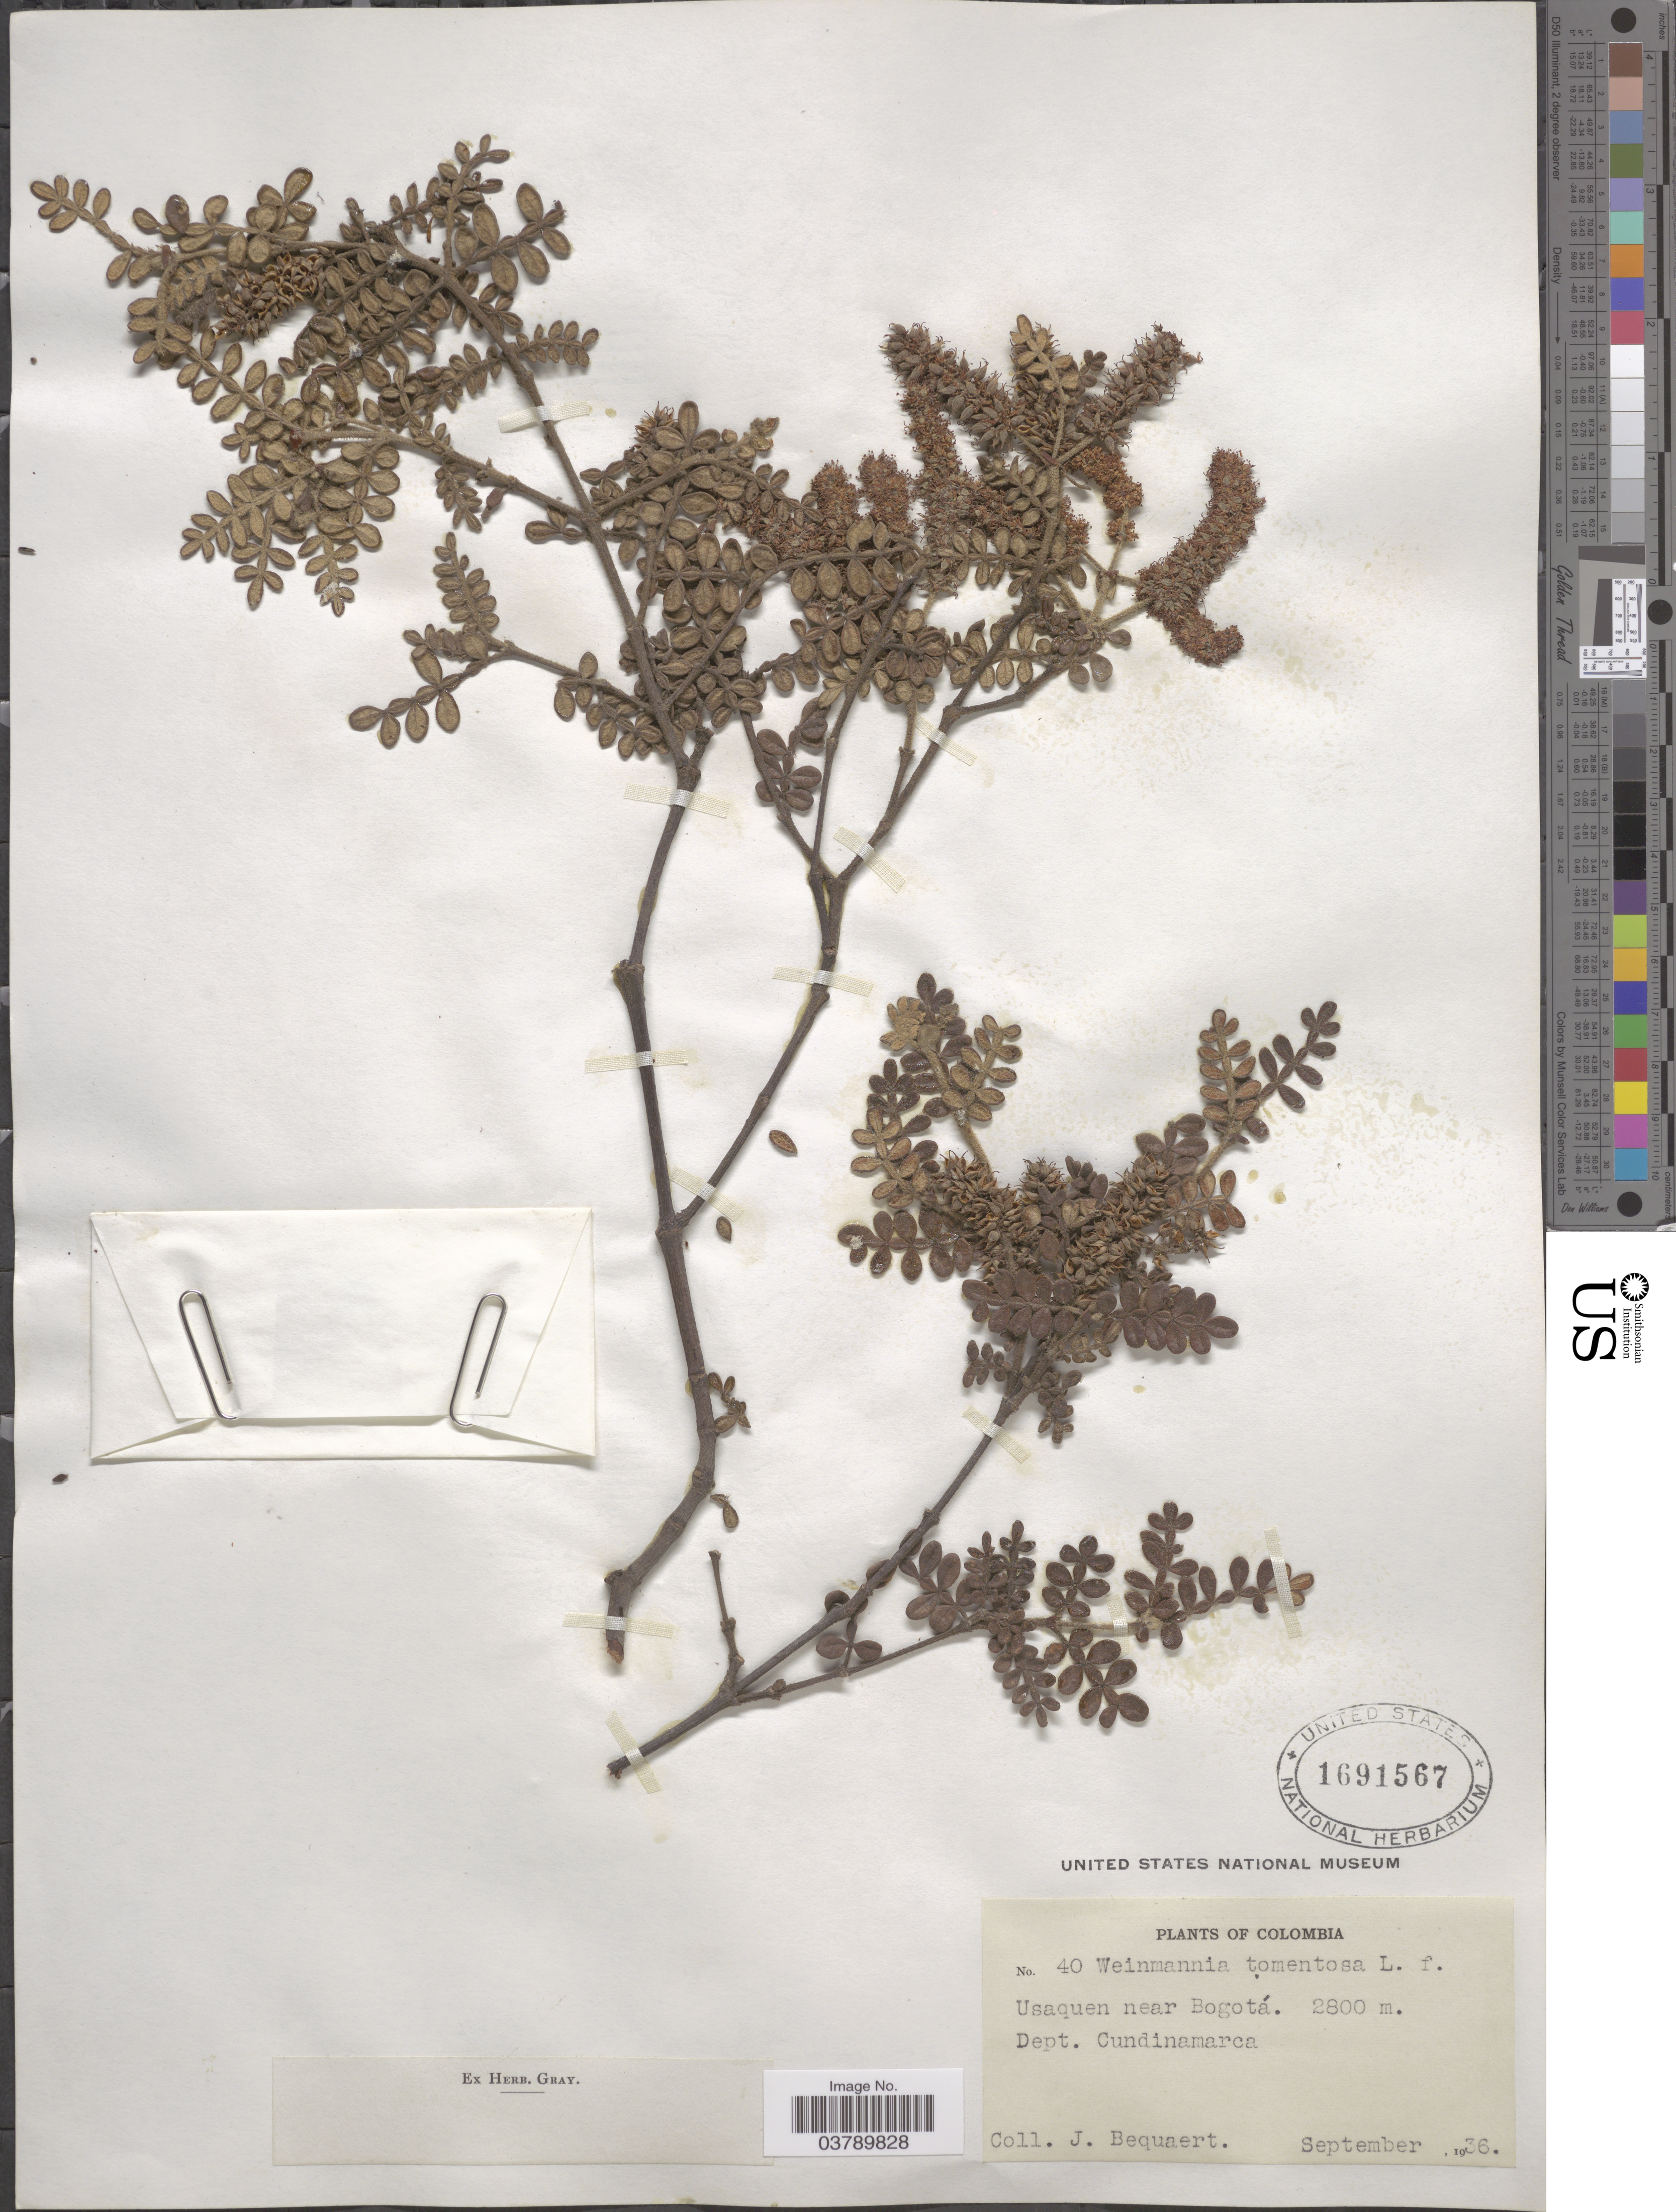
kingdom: Plantae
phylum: Tracheophyta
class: Magnoliopsida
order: Oxalidales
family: Cunoniaceae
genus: Weinmannia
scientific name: Weinmannia tomentosa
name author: L.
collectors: J. Bequaert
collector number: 40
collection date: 1936-09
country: Colombia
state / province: Cundinamarca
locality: Usaquen near Bogotá. Dept. Cundinamarca.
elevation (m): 2800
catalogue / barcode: US 1691567